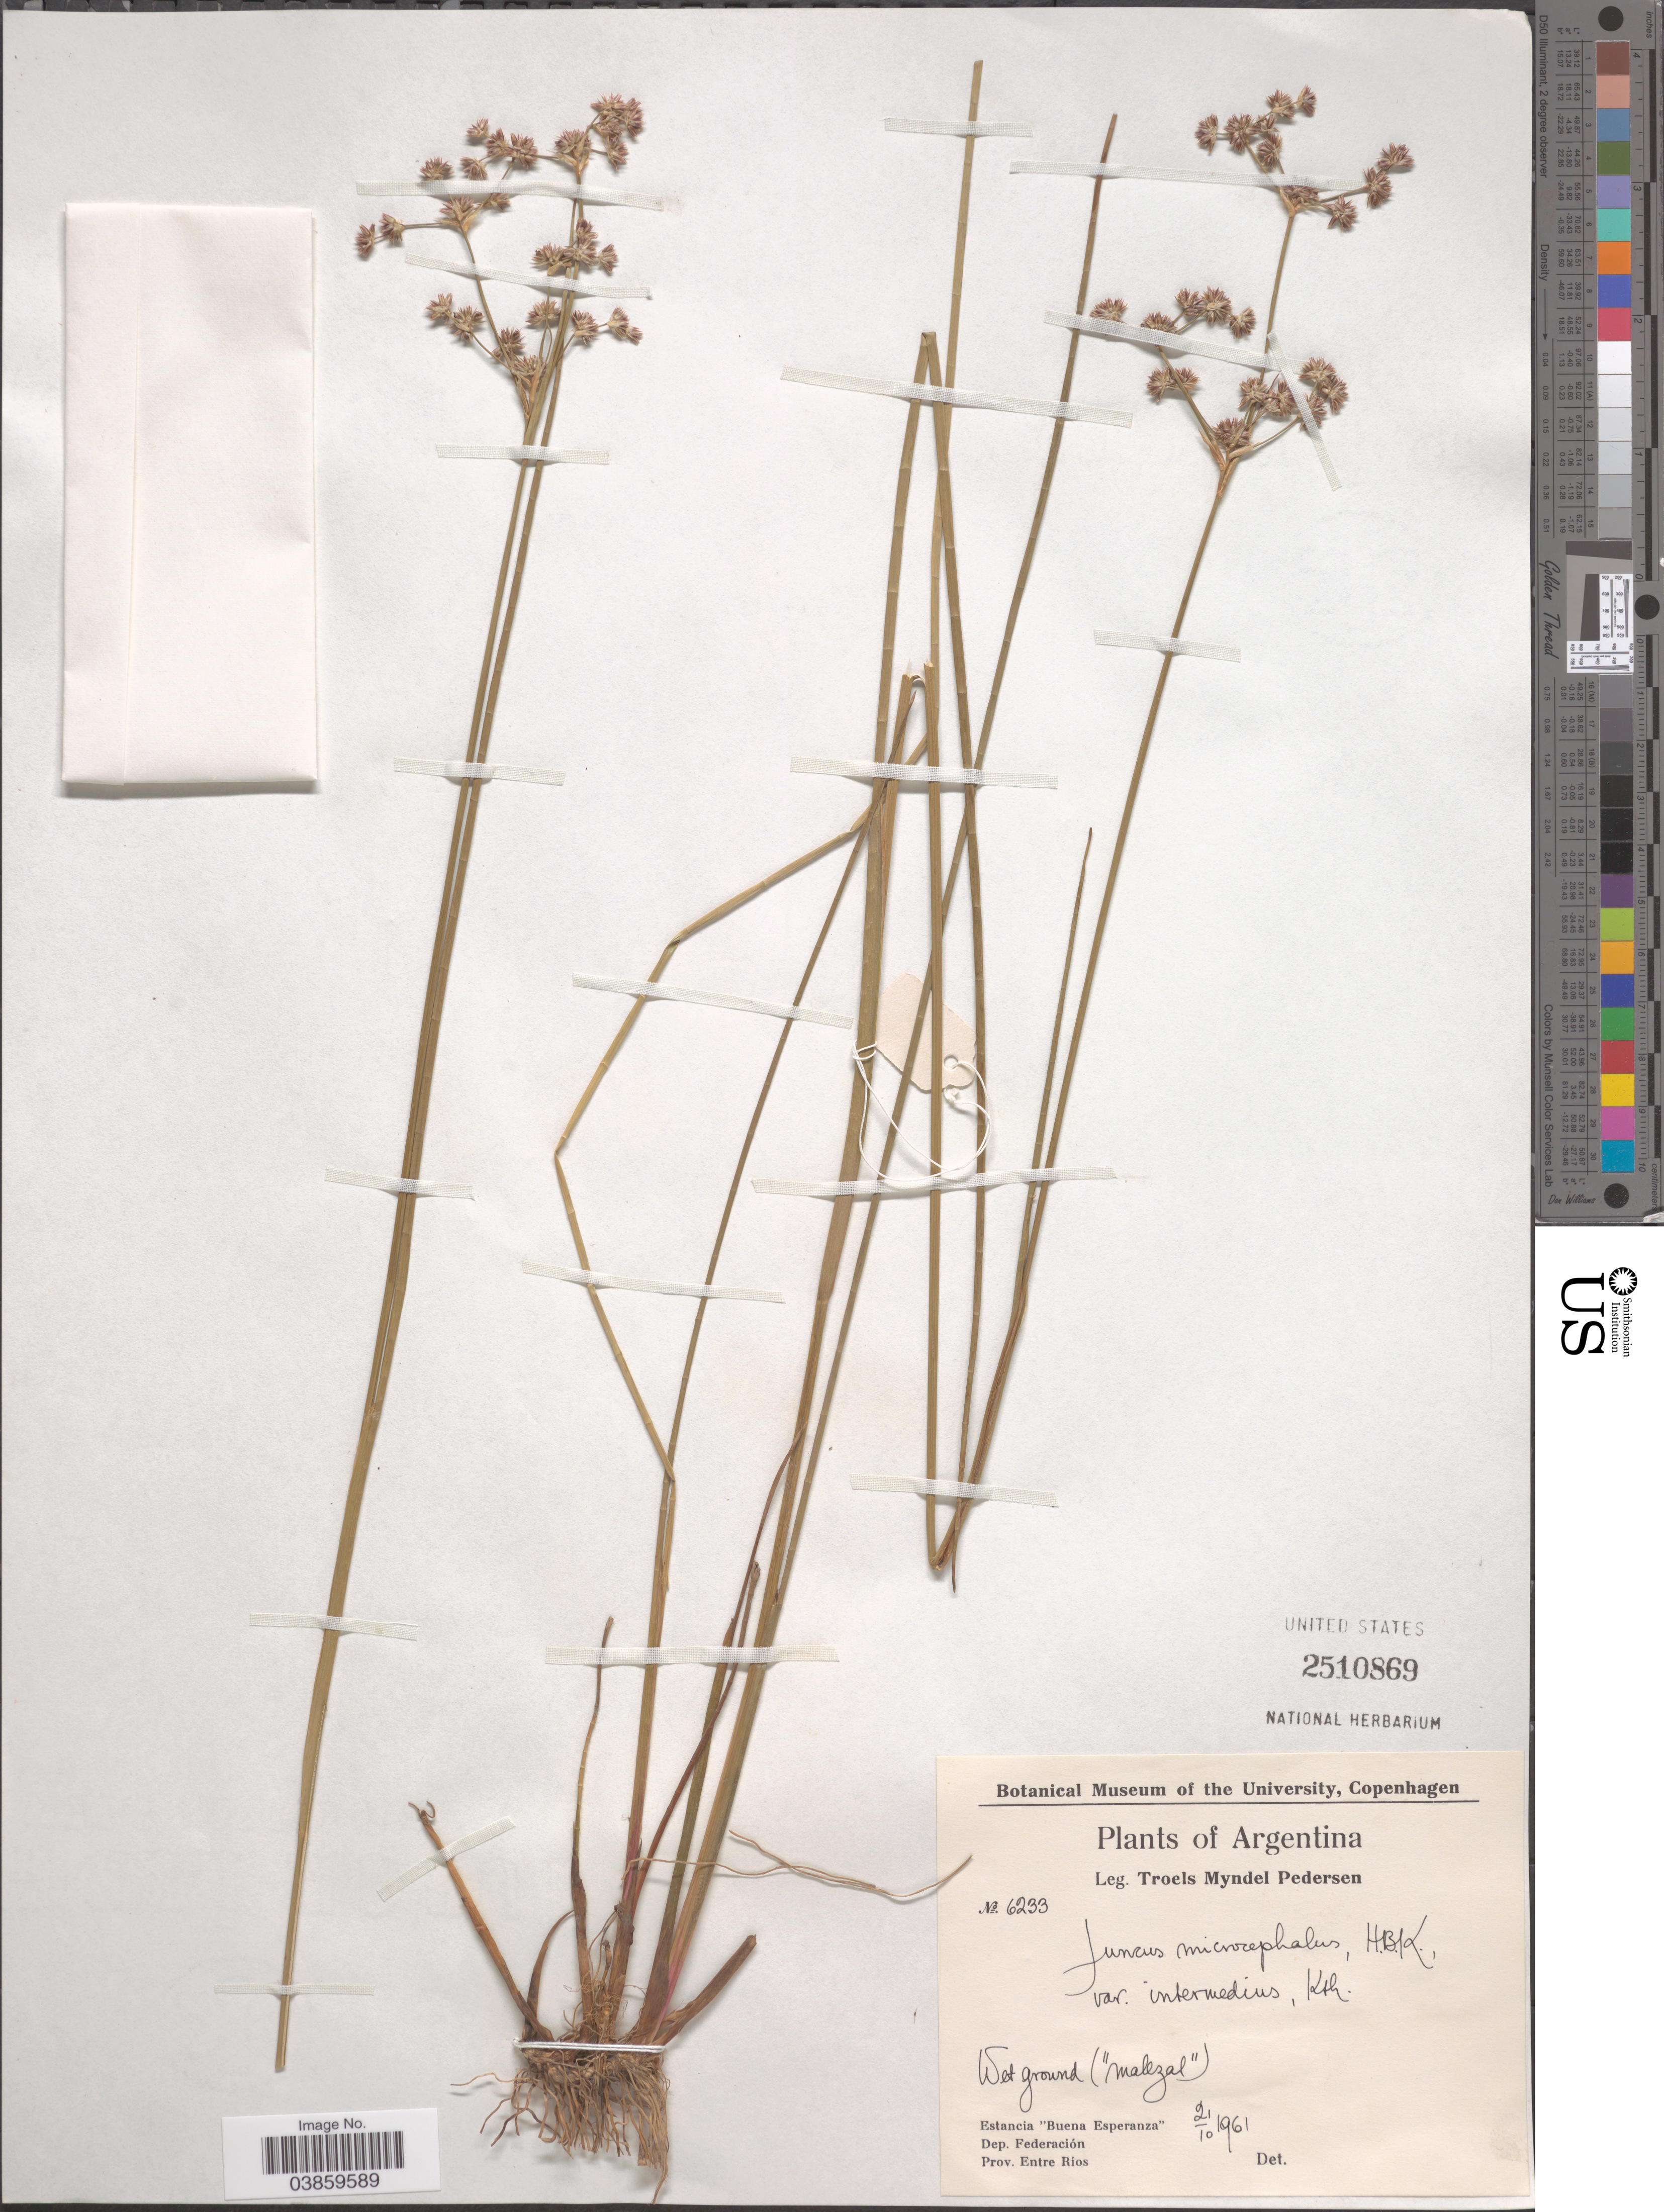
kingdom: Plantae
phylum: Tracheophyta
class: Liliopsida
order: Poales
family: Juncaceae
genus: Juncus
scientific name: Juncus microcephalus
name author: Kunth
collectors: T. Pederson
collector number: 6233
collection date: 1961-10-21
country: Argentina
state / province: Entre Rios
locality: Estancia ,,Buena Esperanza'. Dep. Federación.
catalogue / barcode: US 2510869